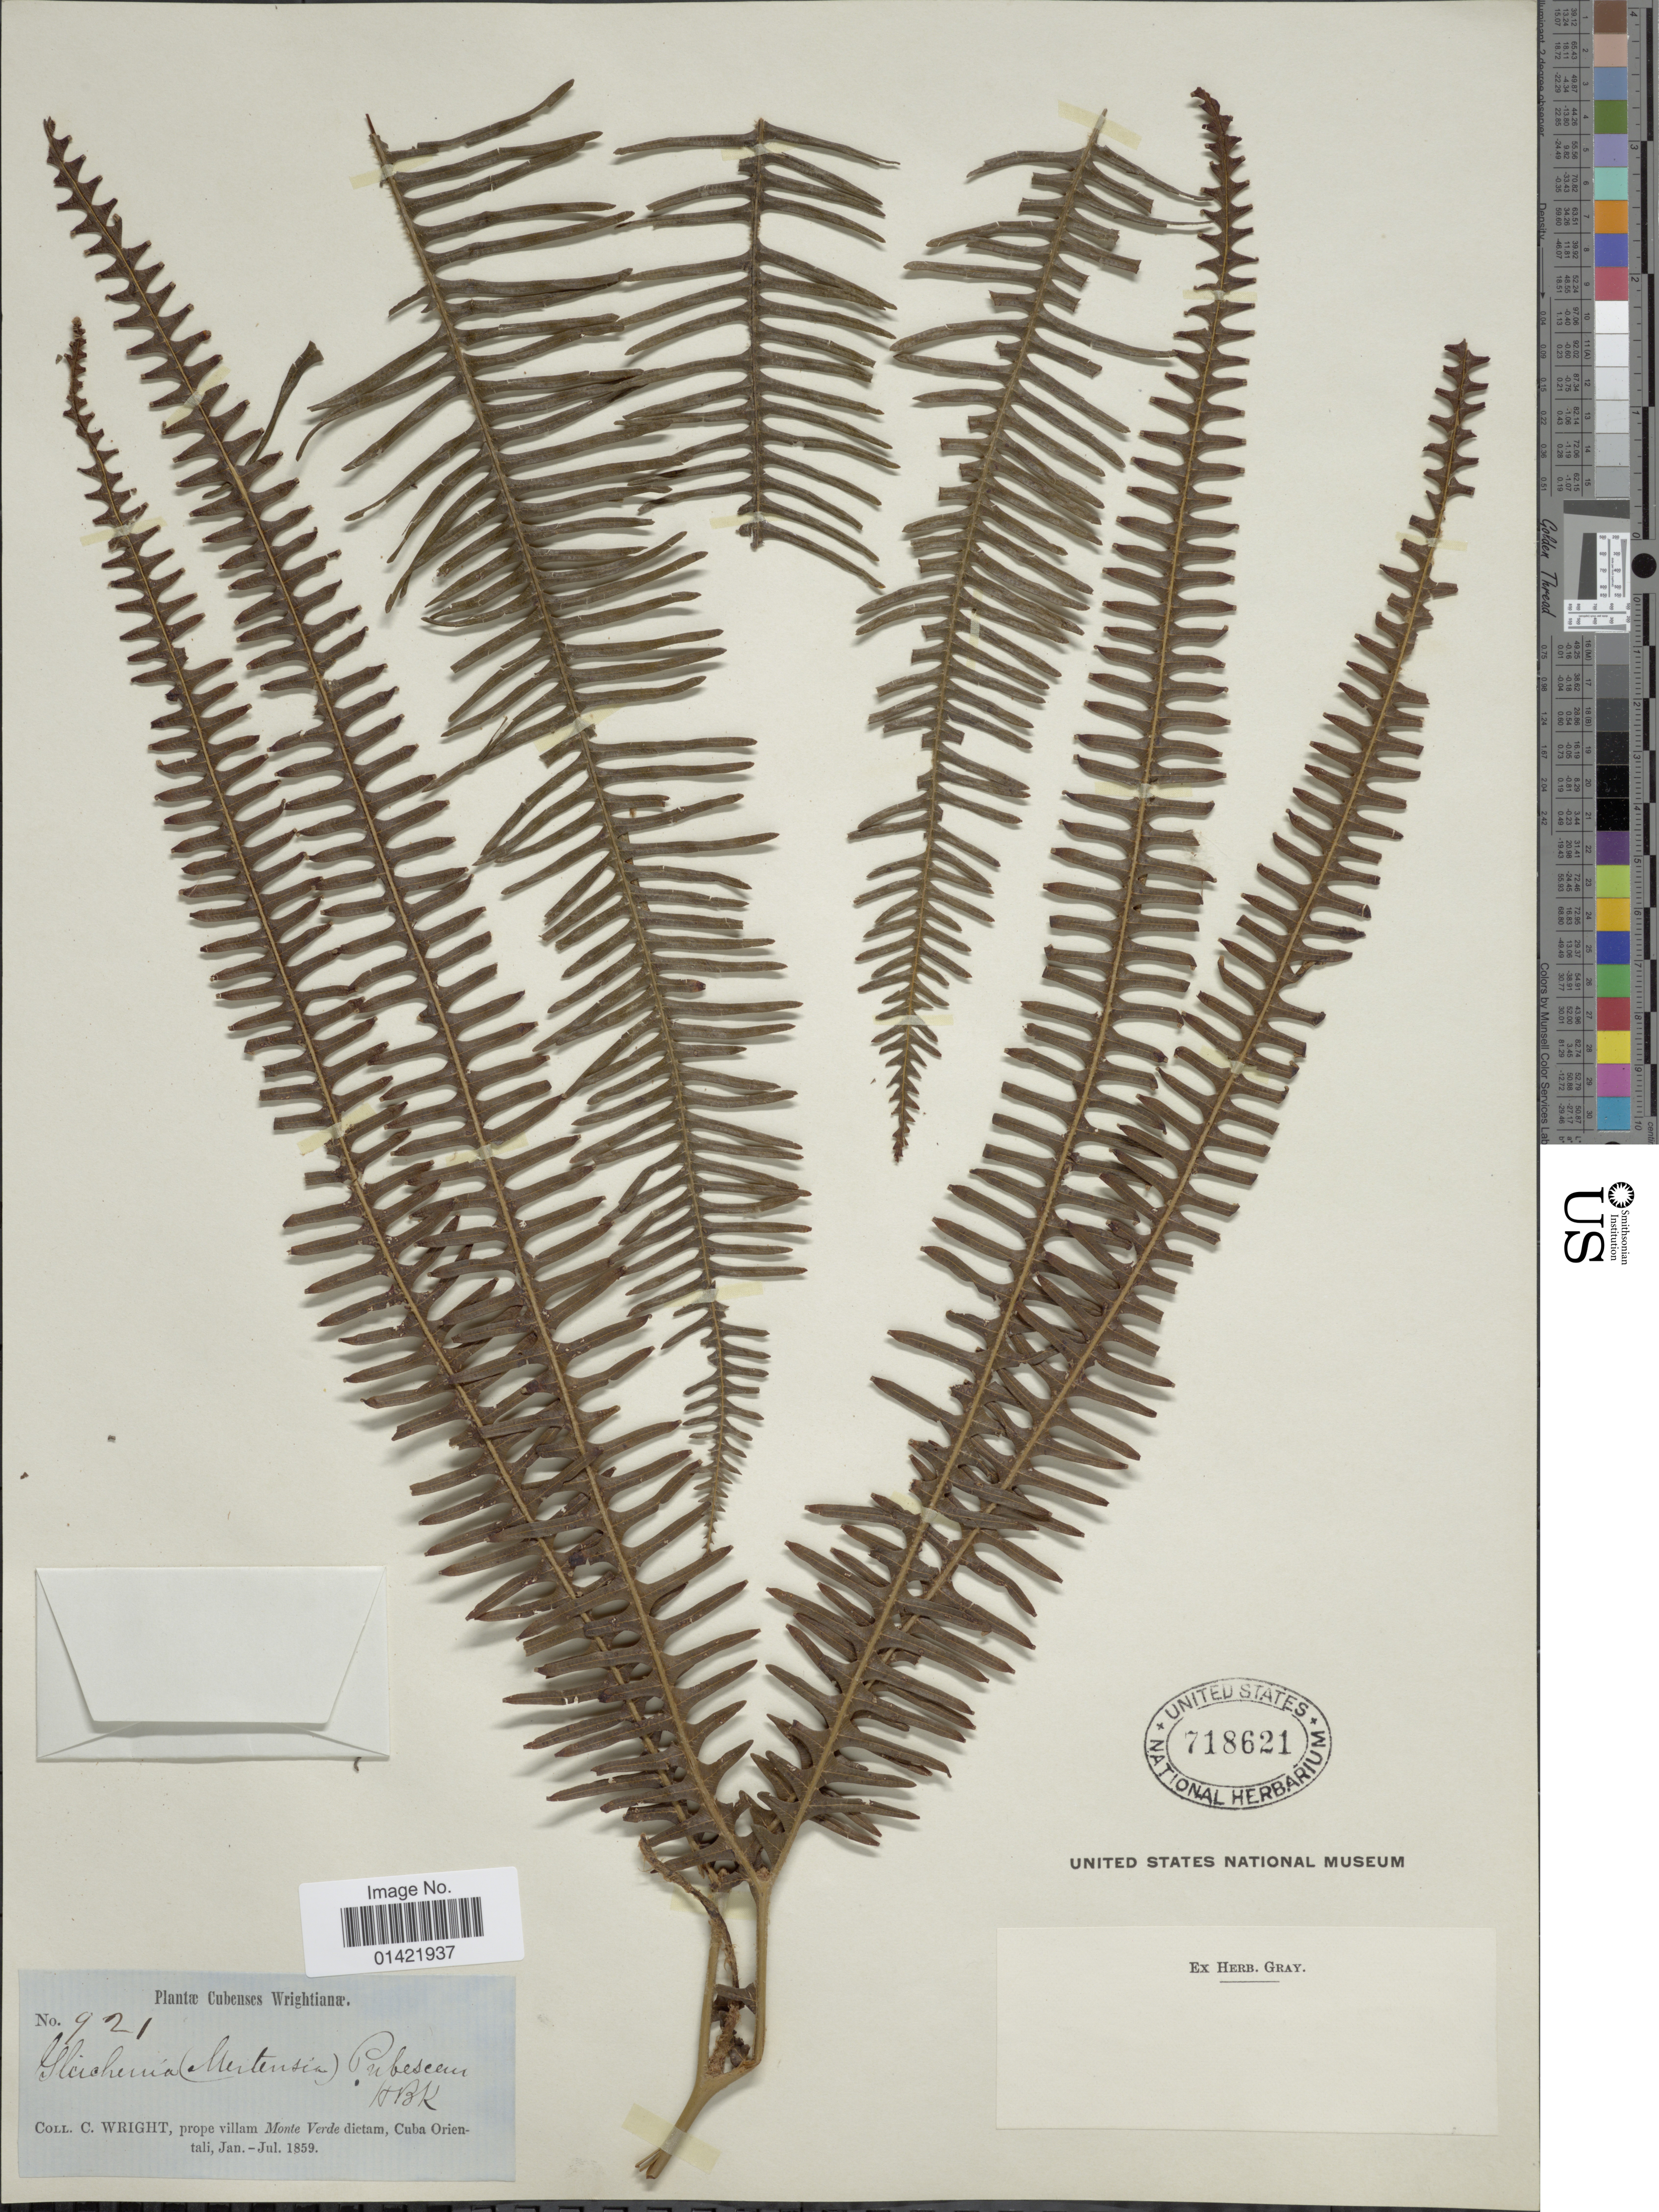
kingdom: Plantae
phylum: Tracheophyta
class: Polypodiopsida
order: Gleicheniales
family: Gleicheniaceae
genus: Sticherus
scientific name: Sticherus bifidus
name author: (Willd.) Ching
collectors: C. Wright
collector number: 921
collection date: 1859-01/1859-07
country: Cuba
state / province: Oriente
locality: Prope villam Monte Verde dictam, Cuba Orientali. Planyae Cubenses Wrightianae.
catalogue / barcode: US 718621